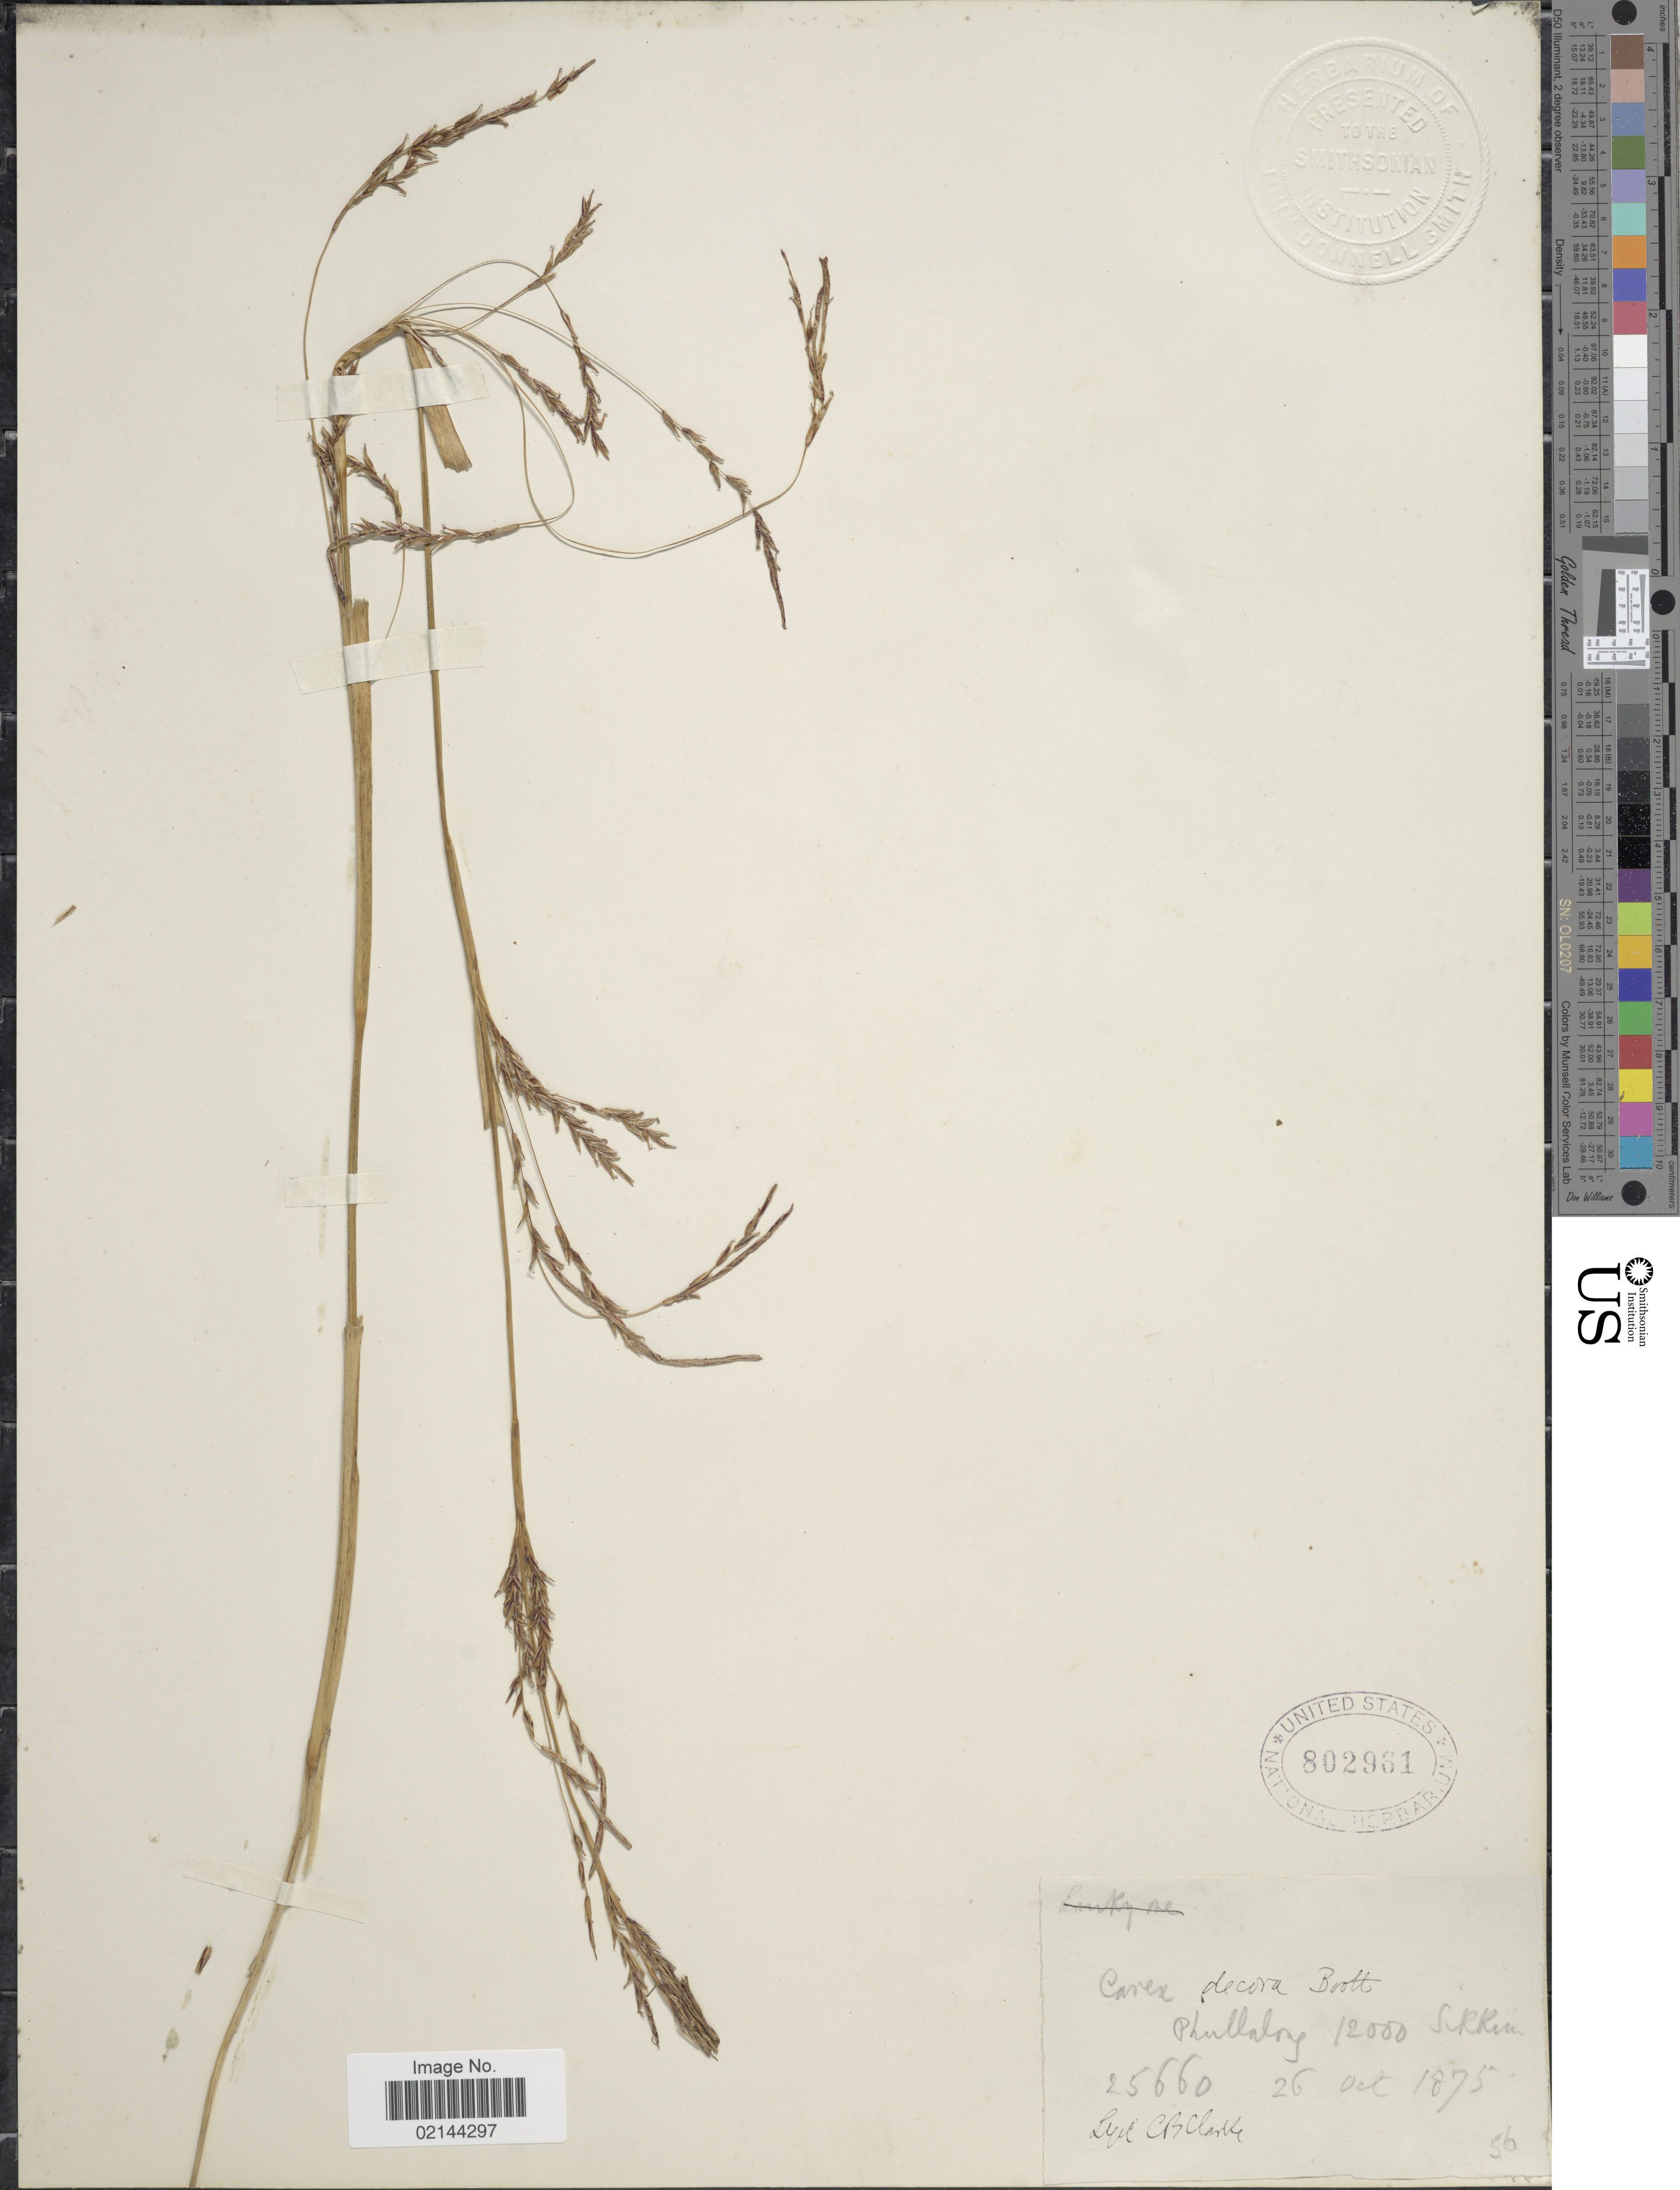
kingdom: Plantae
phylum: Tracheophyta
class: Liliopsida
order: Poales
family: Cyperaceae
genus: Carex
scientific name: Carex decora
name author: Boott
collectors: C. B. Clarke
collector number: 25660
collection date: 1875-10-26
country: India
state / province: Sikkim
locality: Phullalong, Sikkim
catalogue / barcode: US 802961